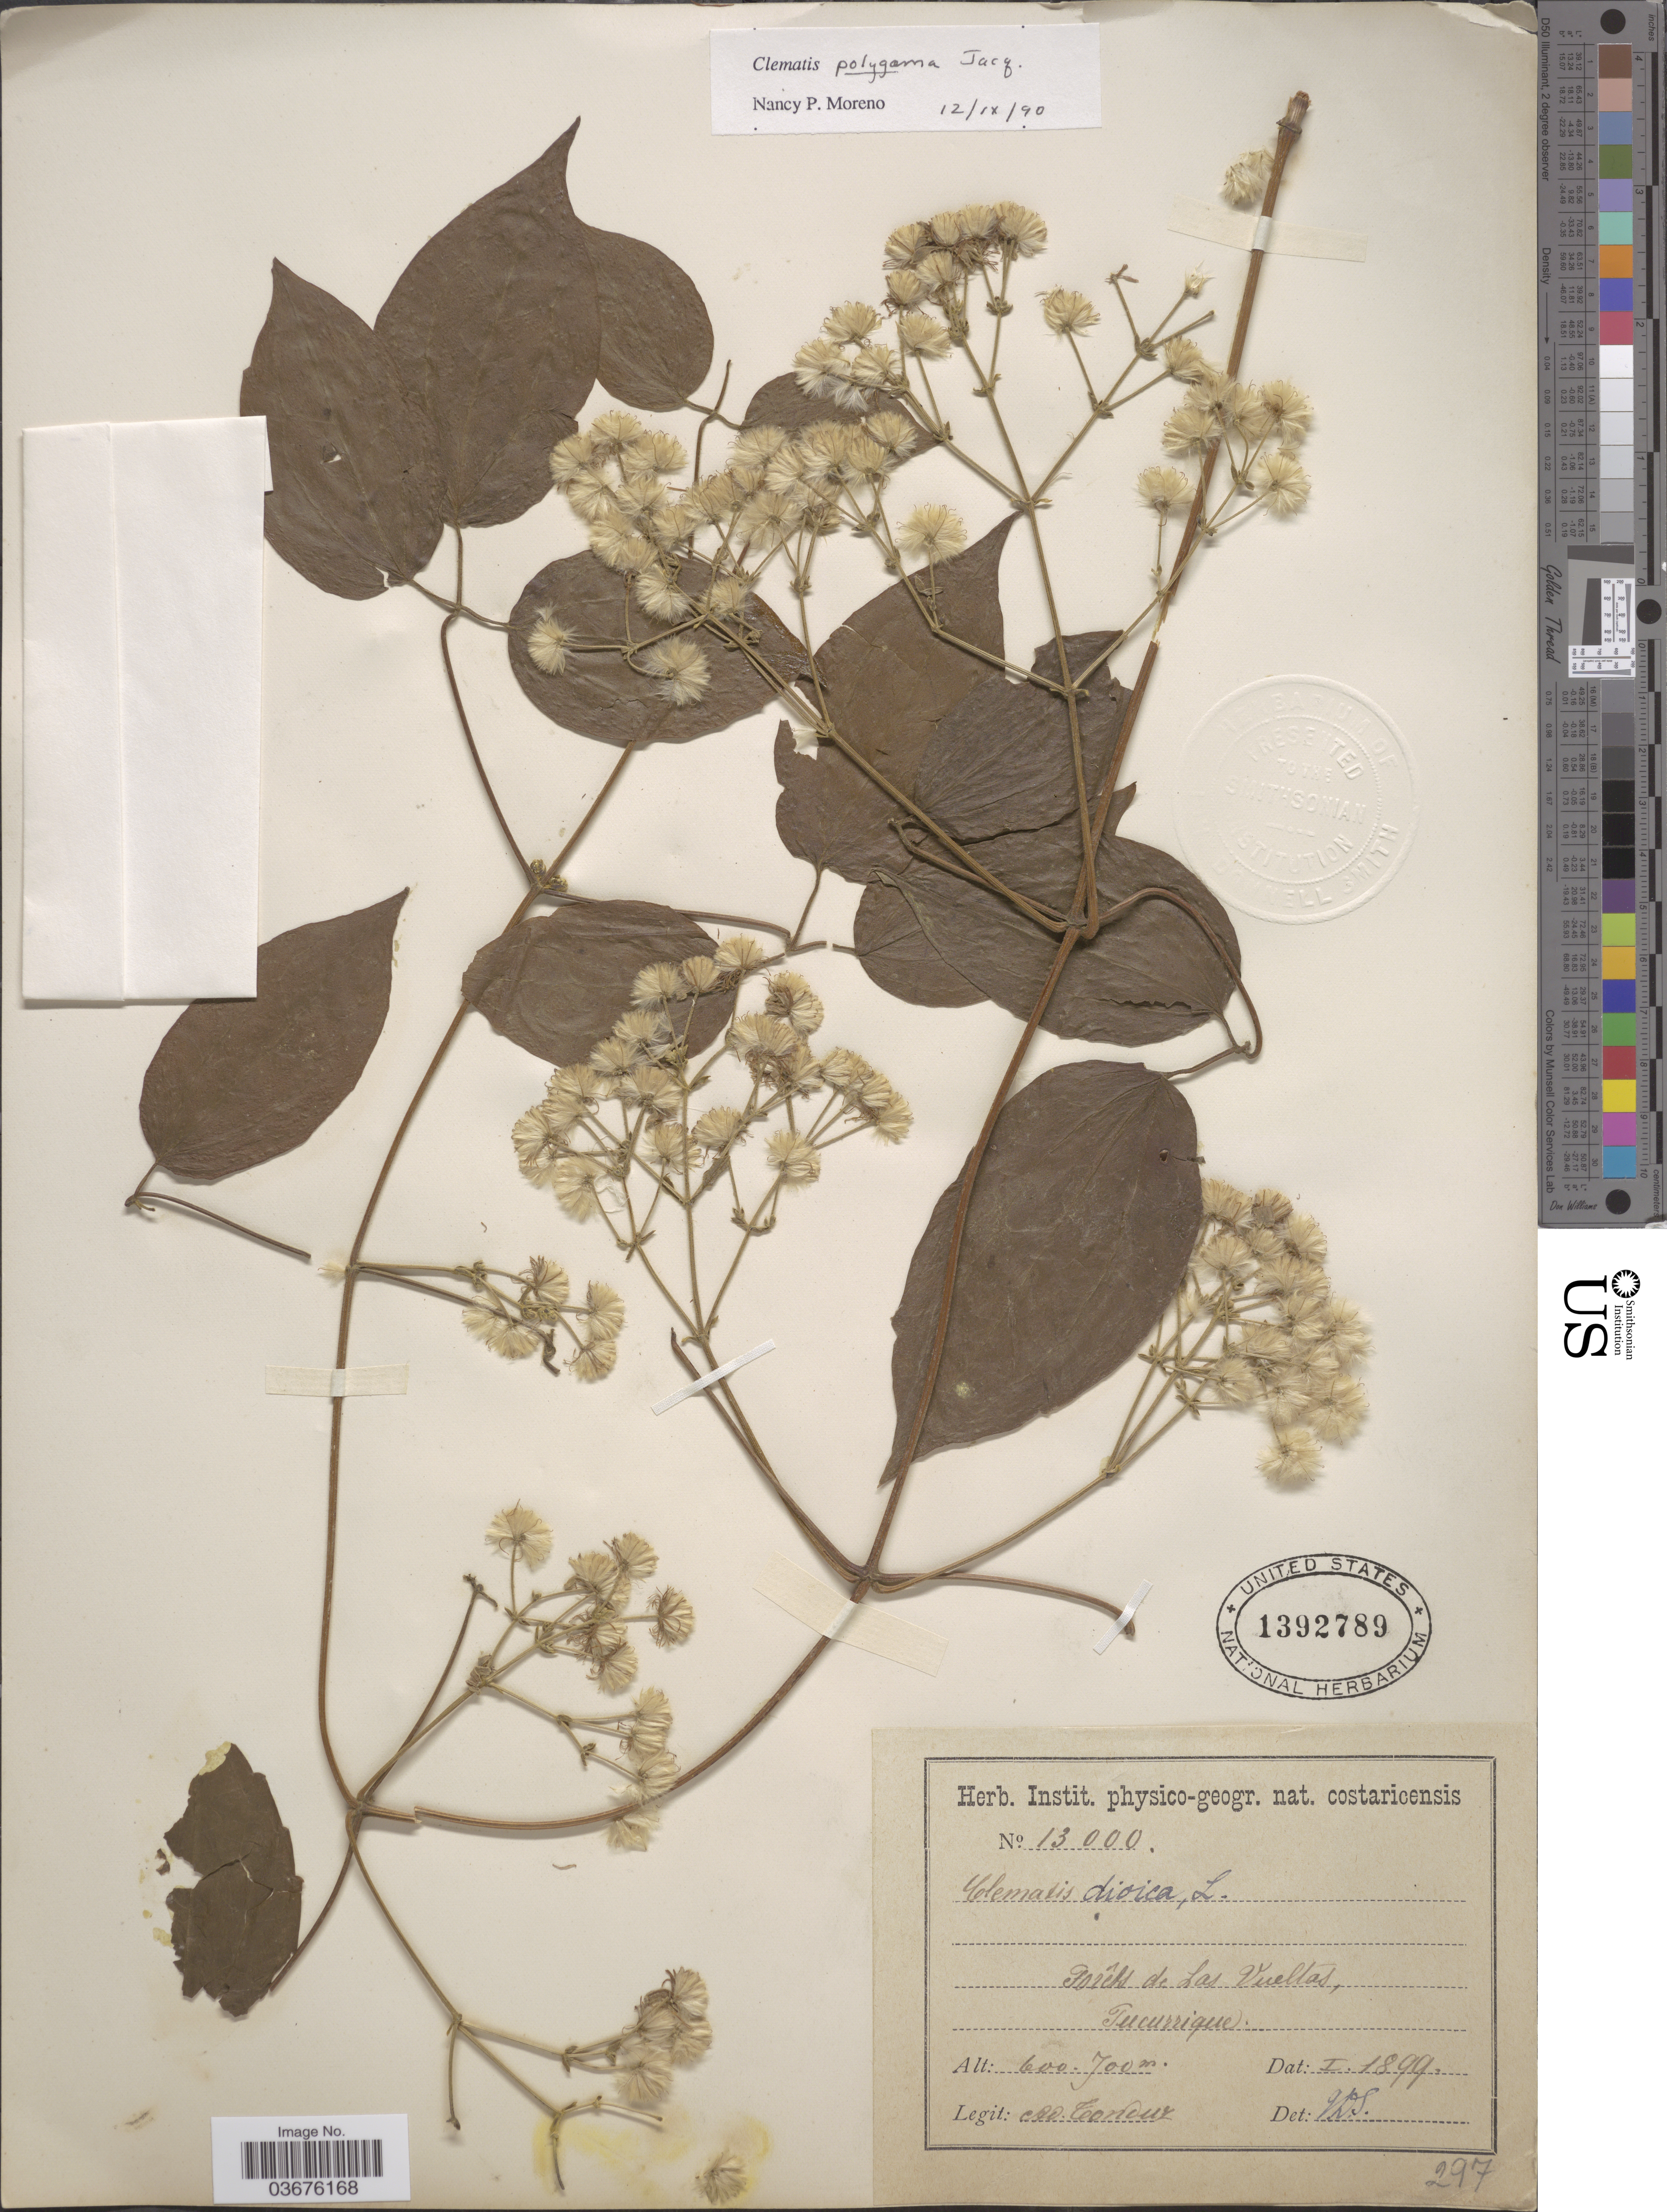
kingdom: Plantae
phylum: Tracheophyta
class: Magnoliopsida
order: Ranunculales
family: Ranunculaceae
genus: Clematis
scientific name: Clematis polygama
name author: Jacq.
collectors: A. Tonduz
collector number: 13000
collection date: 1899-01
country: Costa Rica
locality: Forêts de Las Vuelta, Tucurrique.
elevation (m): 600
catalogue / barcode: US 1392789